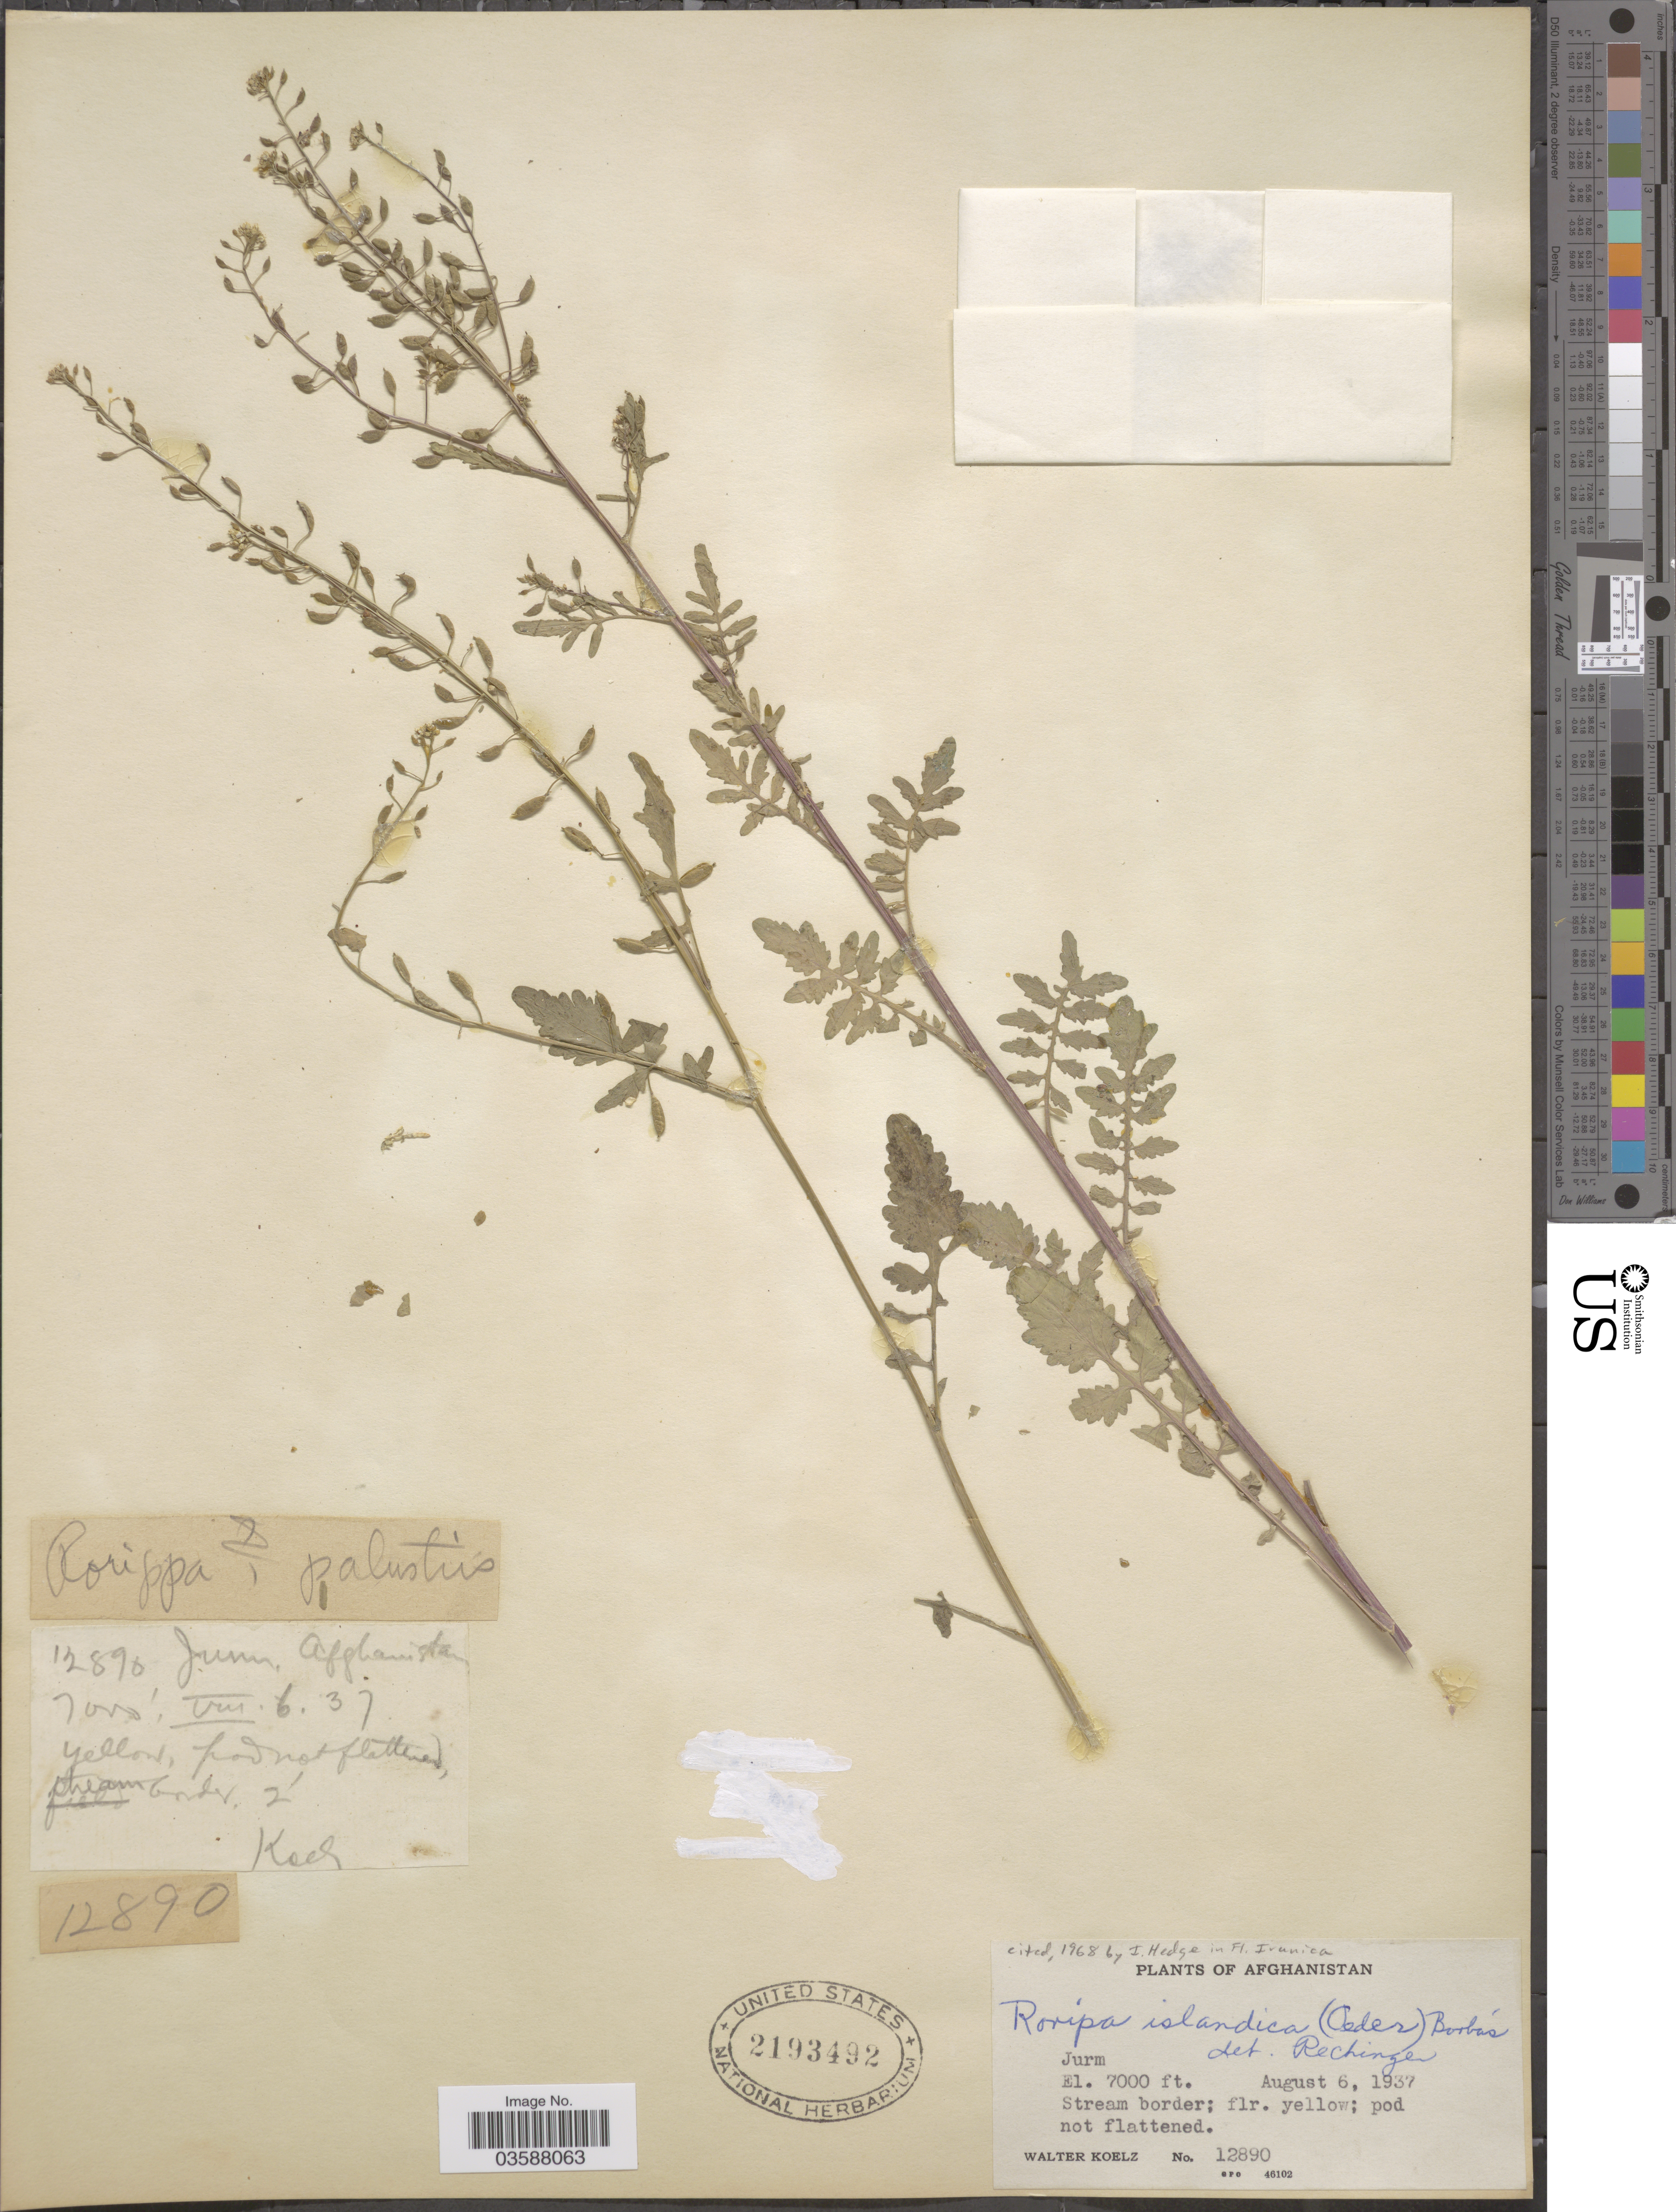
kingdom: Plantae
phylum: Tracheophyta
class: Magnoliopsida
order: Brassicales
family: Brassicaceae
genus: Rorippa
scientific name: Rorippa islandica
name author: (Oeder) Borbás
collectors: W. N. Koelz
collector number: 12890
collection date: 1937-08-06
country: Afghanistan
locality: Jurm.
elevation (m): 2134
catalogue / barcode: US 2193492